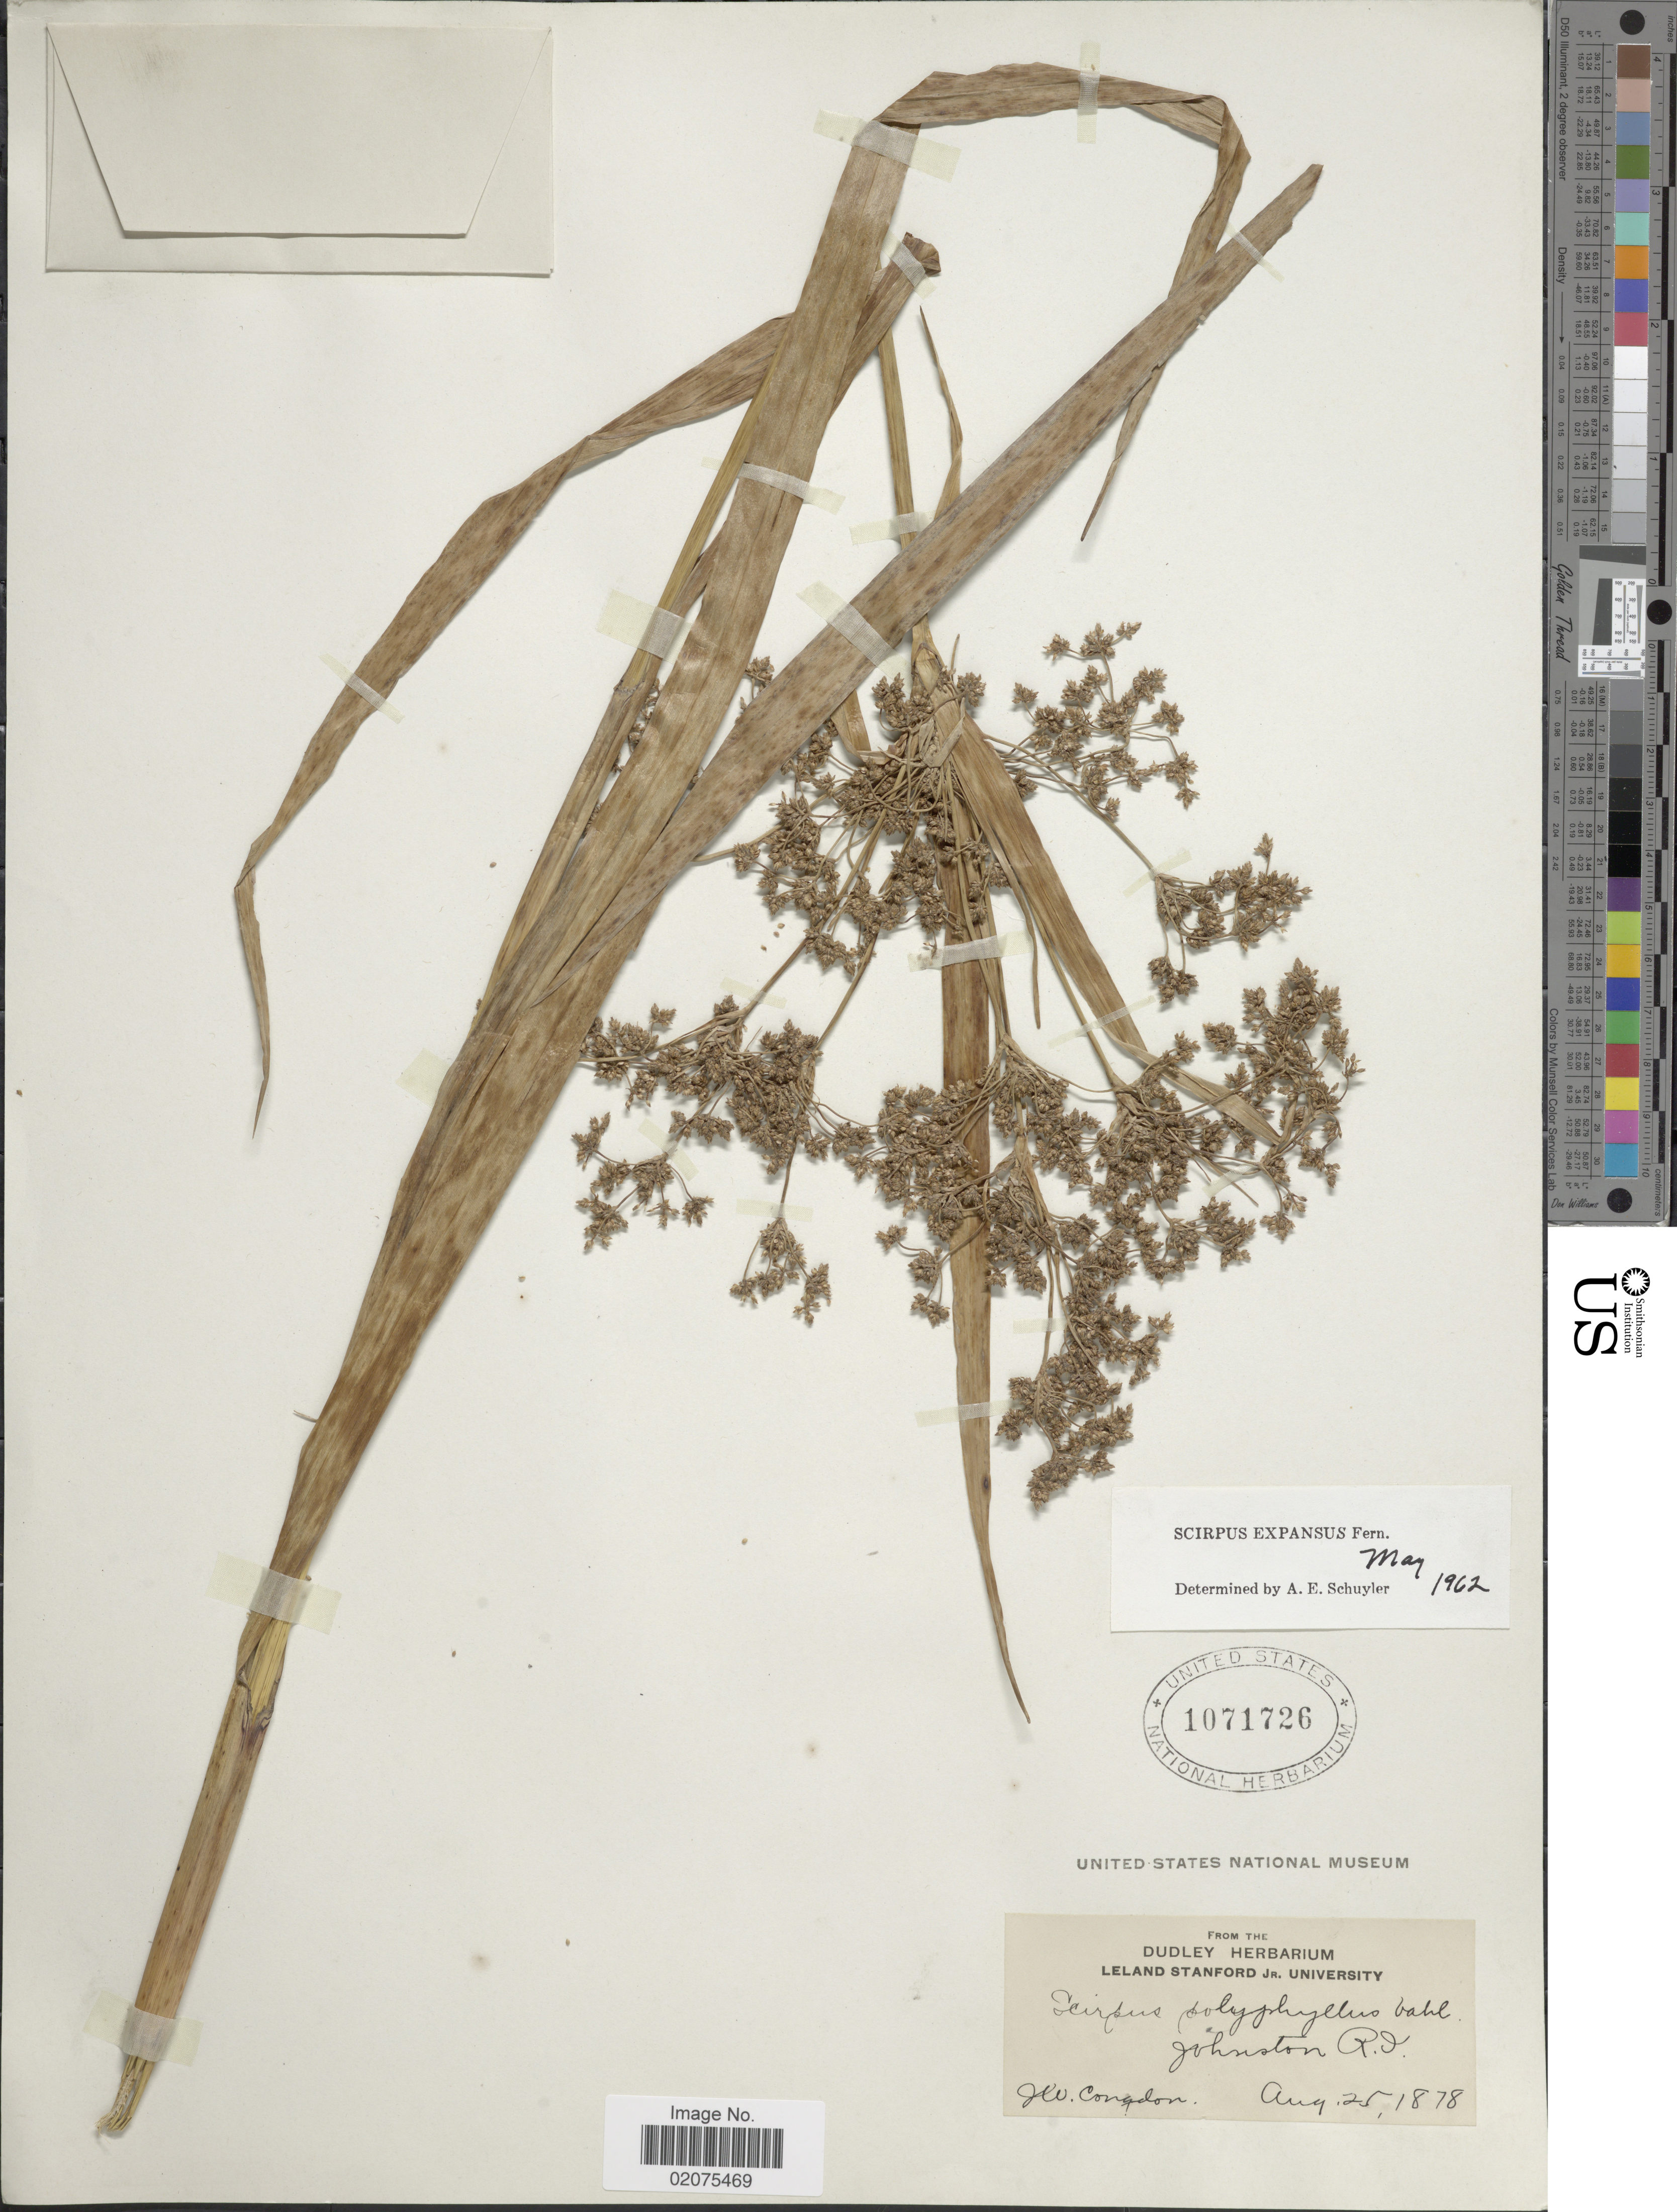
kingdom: Plantae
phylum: Tracheophyta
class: Liliopsida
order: Poales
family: Cyperaceae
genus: Scirpus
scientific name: Scirpus expansus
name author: Fernald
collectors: J. W. Congdon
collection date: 1878-08-25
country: United States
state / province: Rhode Island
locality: Johnston.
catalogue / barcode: US 1071726